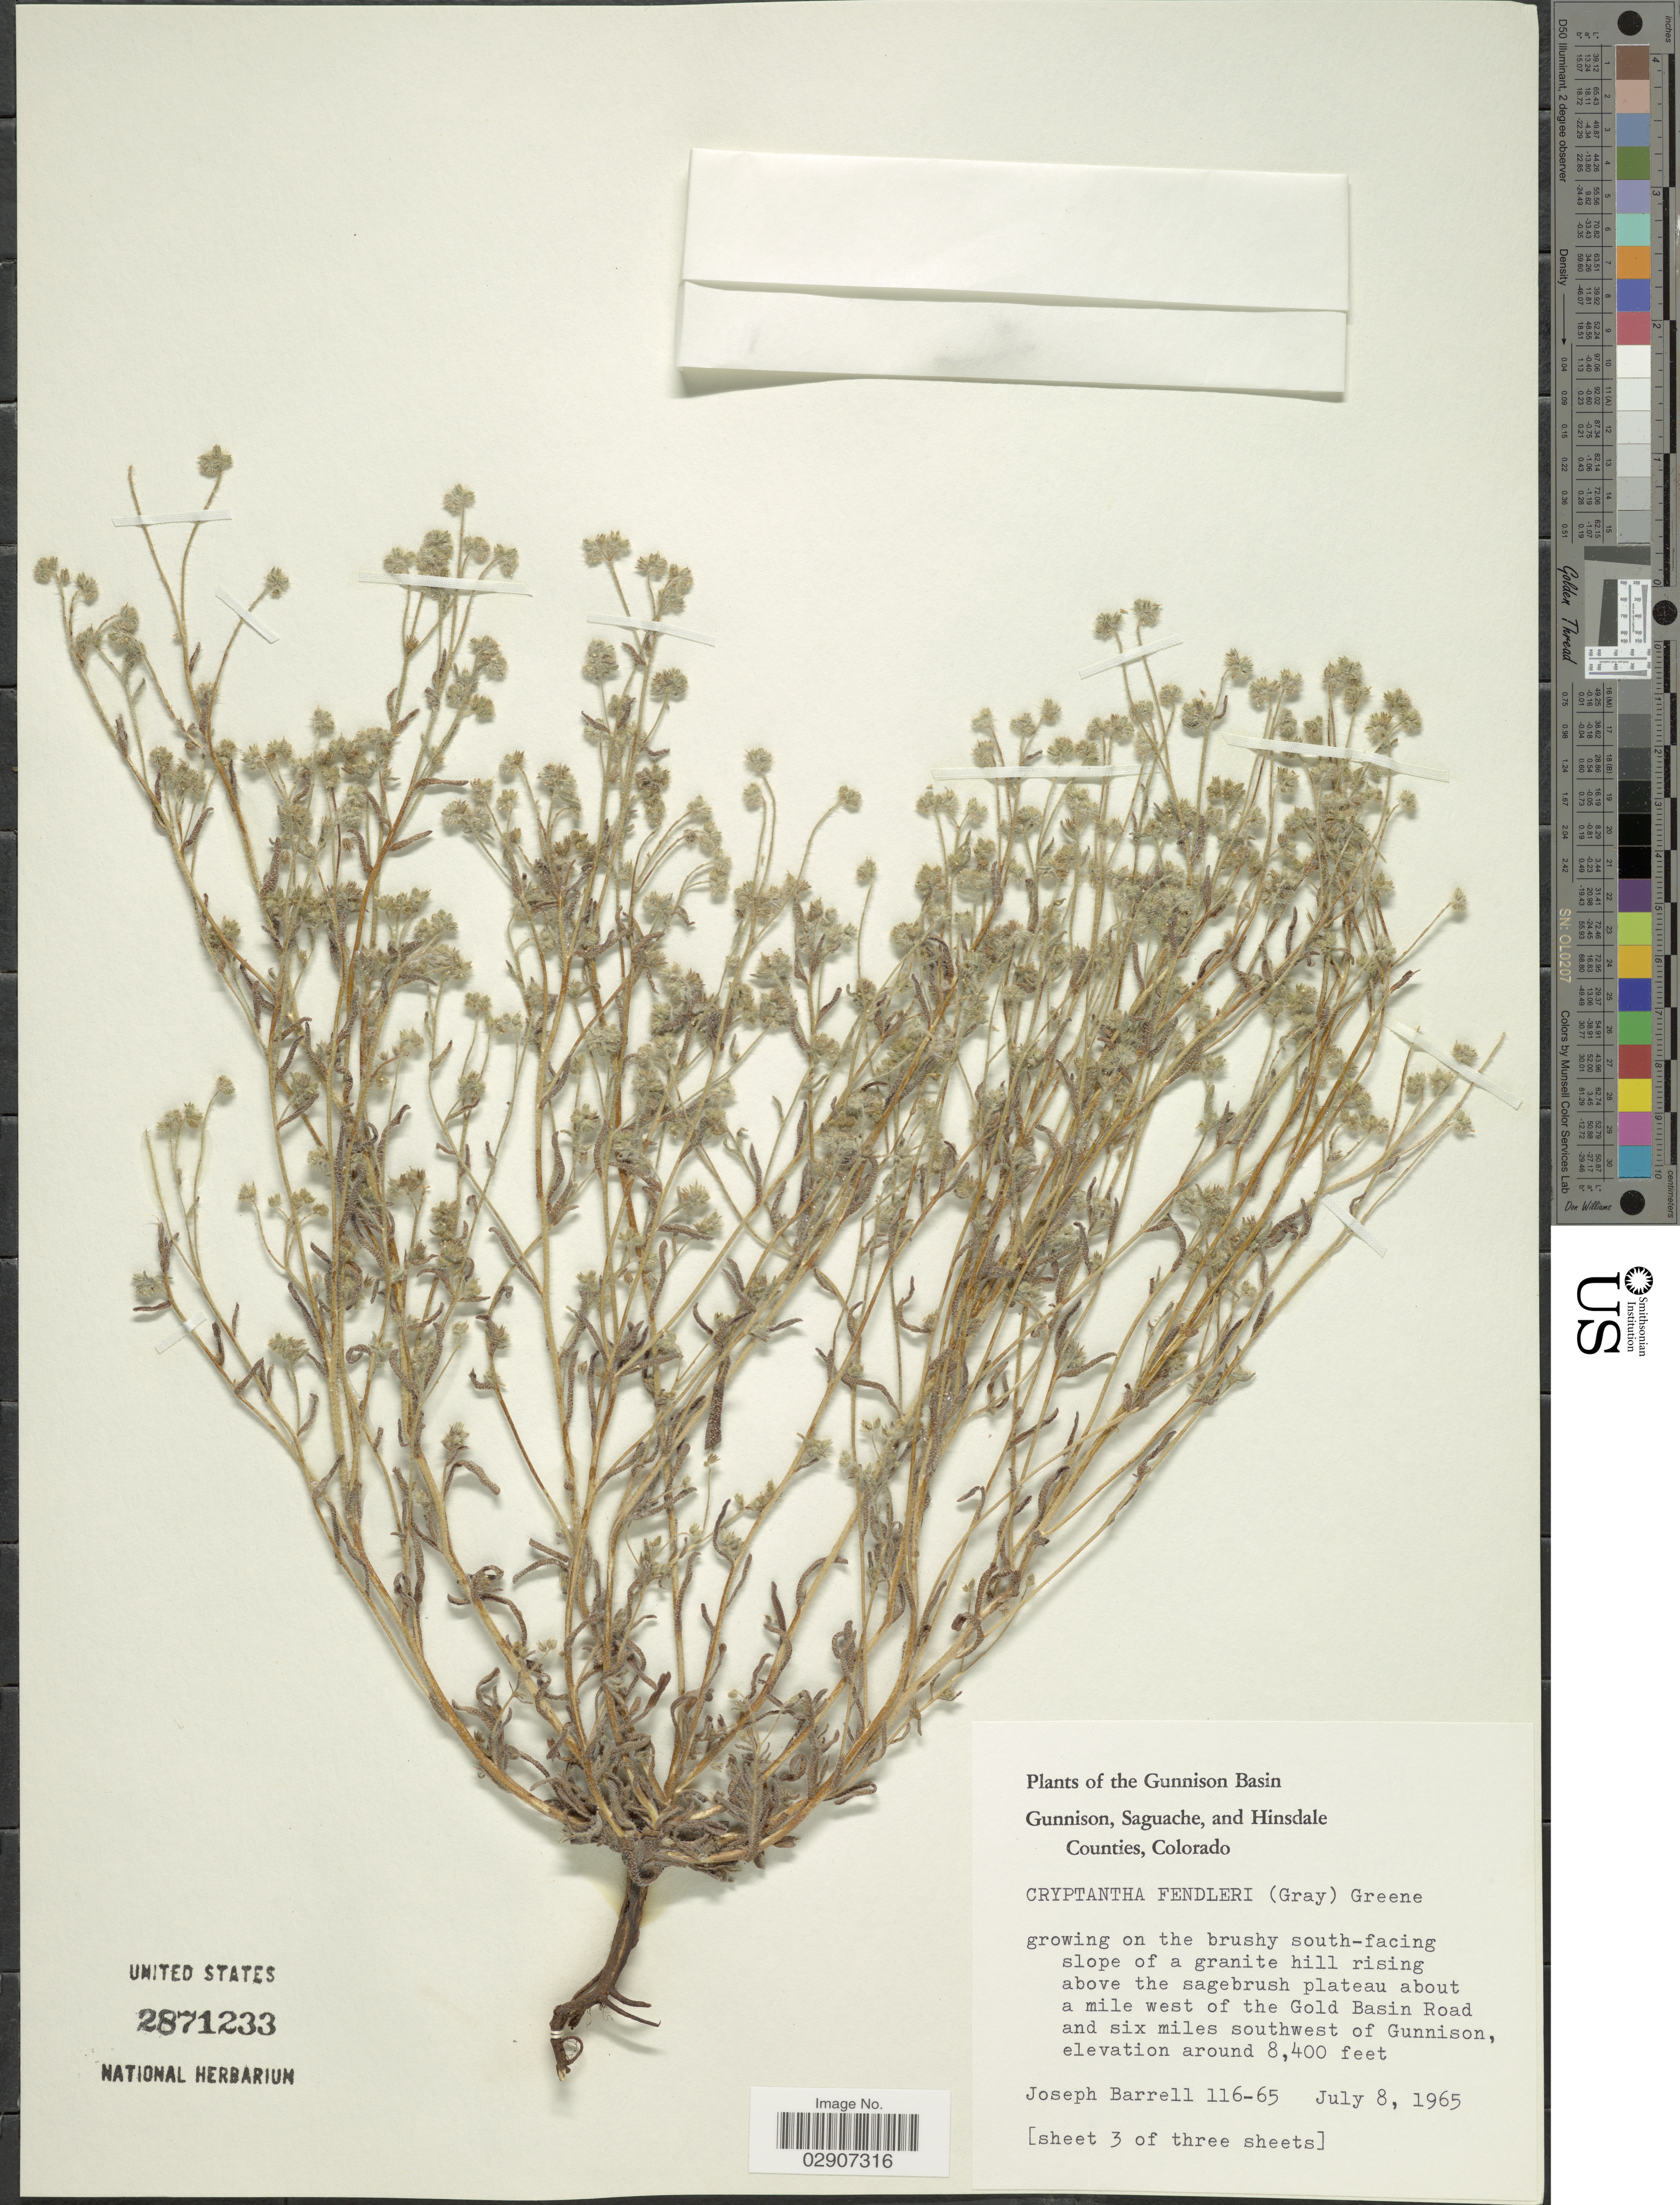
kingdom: Plantae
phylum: Tracheophyta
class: Magnoliopsida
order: Boraginales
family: Boraginaceae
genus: Cryptantha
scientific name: Cryptantha fendleri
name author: (A. Gray) Greene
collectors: J. Barrell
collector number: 116-65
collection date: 1965-07-08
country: United States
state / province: Colorado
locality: The Gunnison Basin, Gunnison, about a mile west of the Gold Basin Road and six miles southwest of Gunnison.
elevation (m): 2560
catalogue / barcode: US 2871233